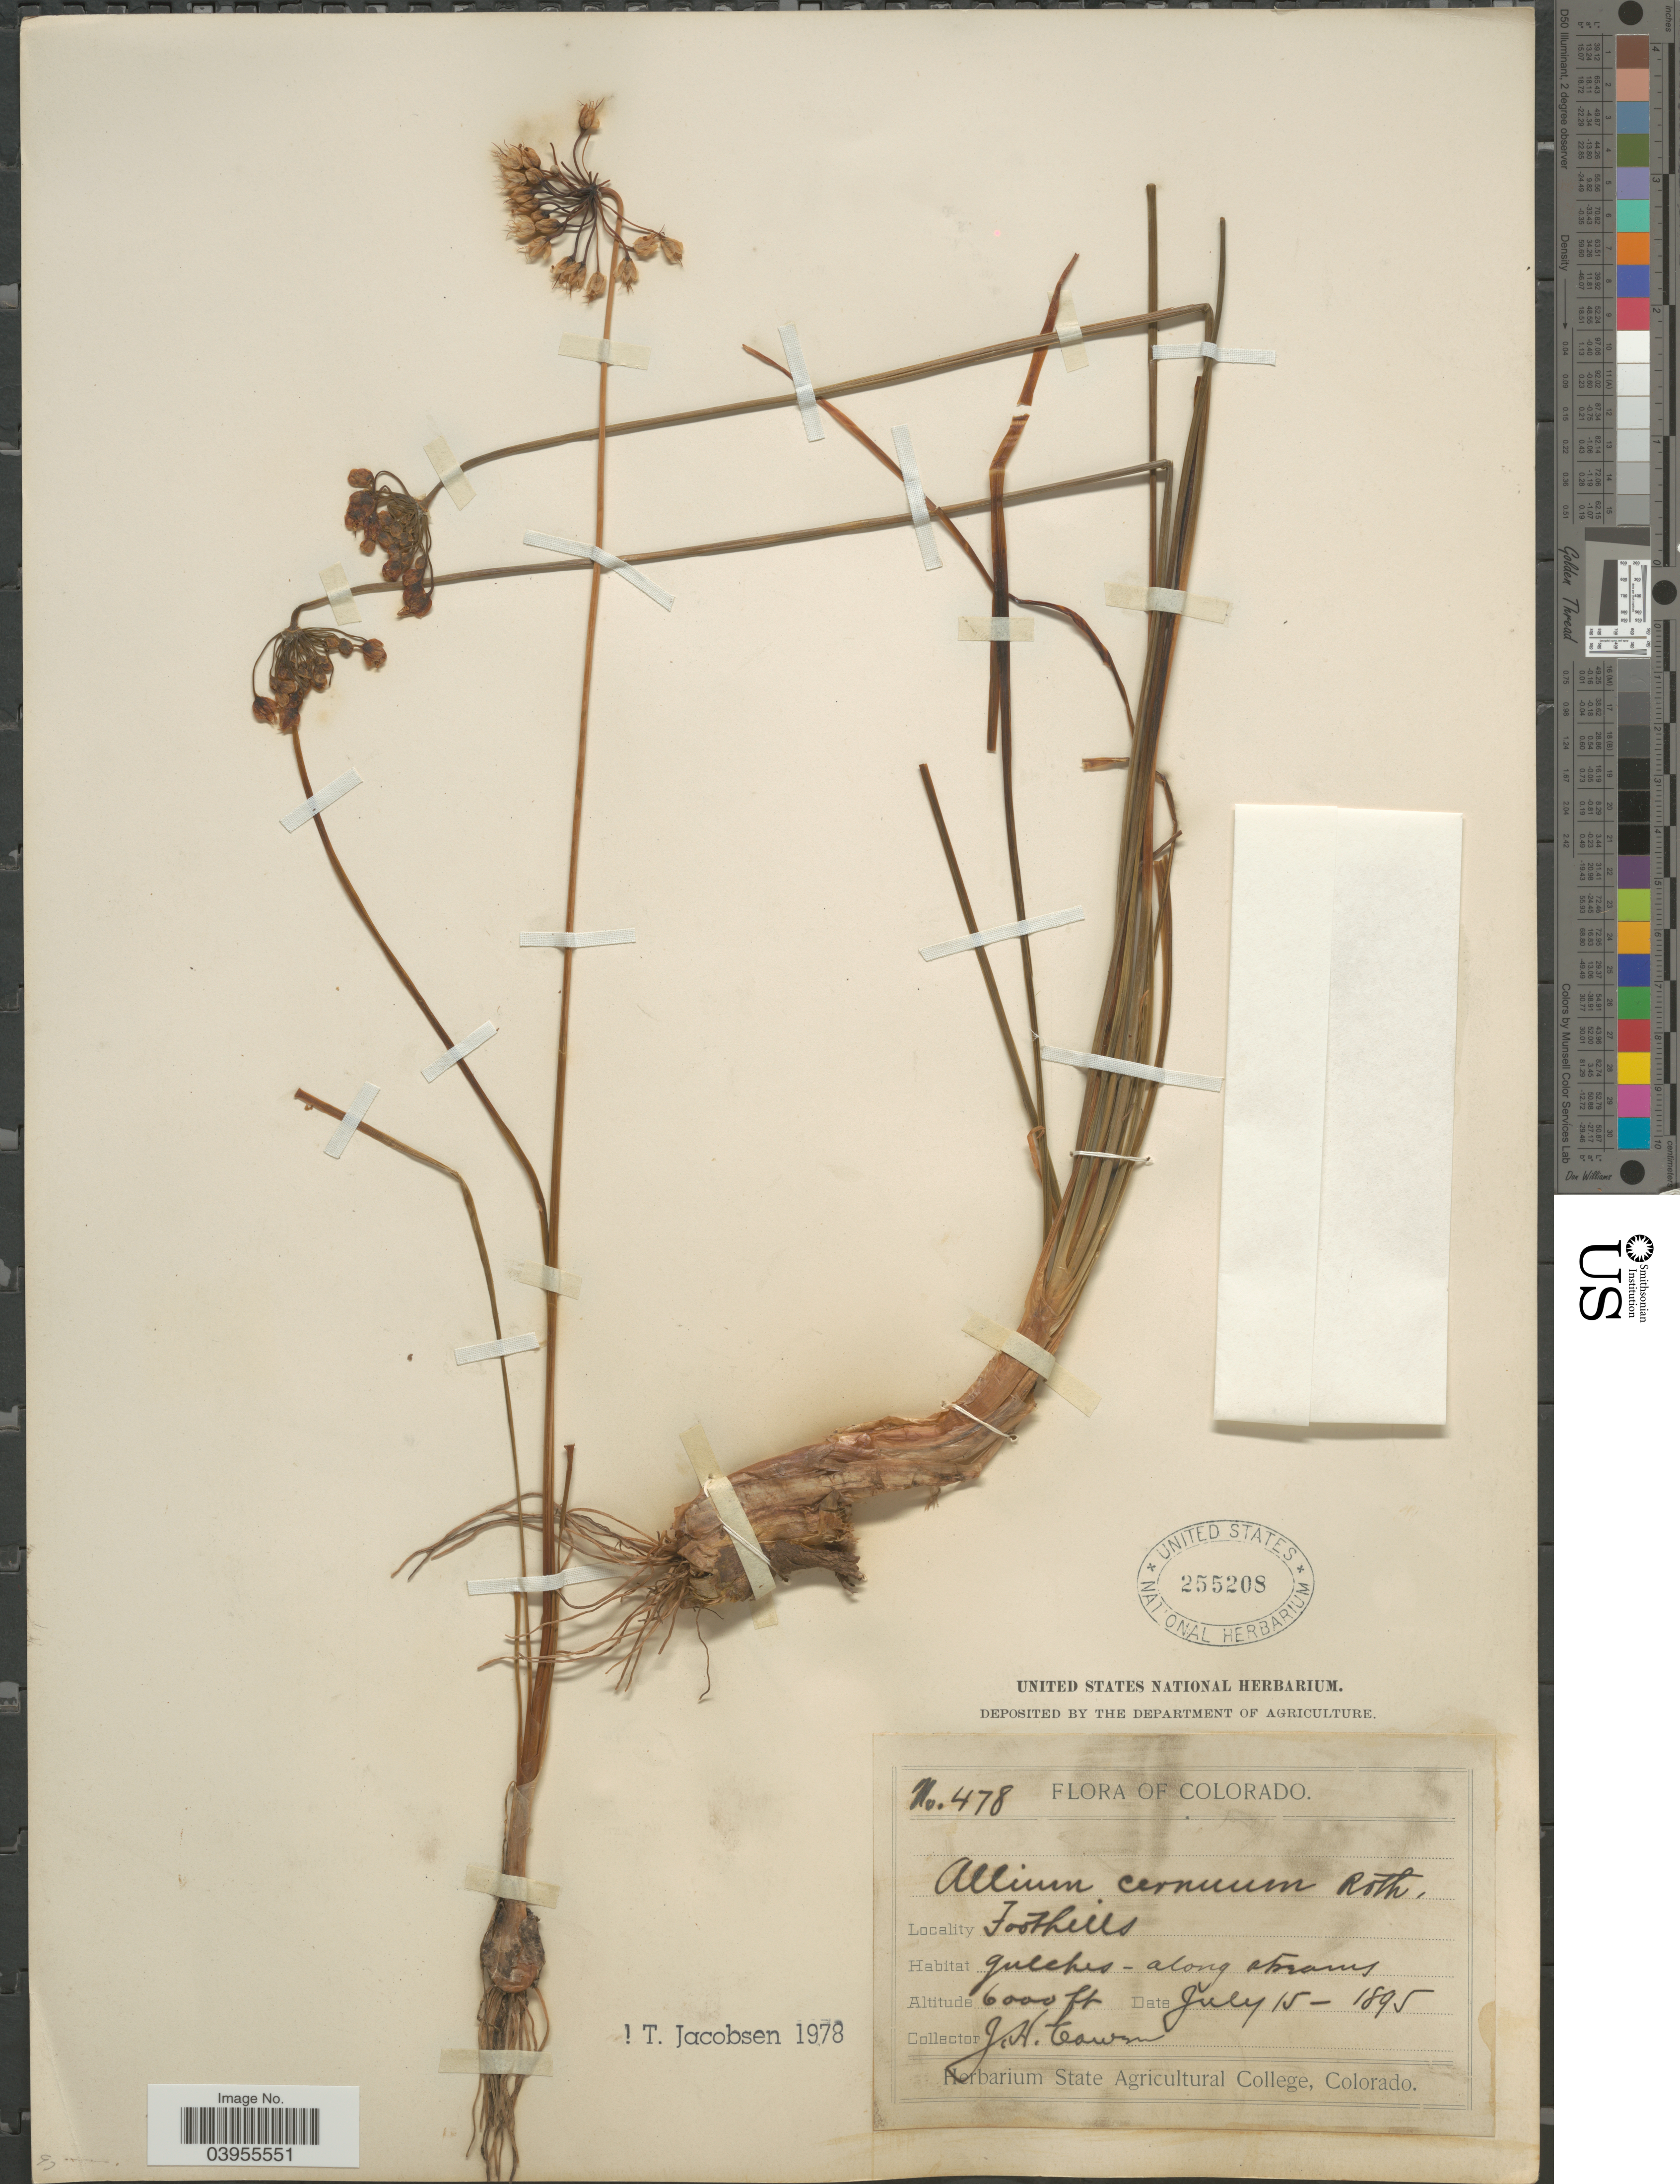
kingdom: Plantae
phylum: Tracheophyta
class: Liliopsida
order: Asparagales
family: Amaryllidaceae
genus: Allium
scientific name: Allium cernuum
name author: Roth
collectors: J. H. Cowen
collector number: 478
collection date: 1895-07-15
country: United States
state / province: Colorado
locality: Foothills.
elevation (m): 1829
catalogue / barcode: US 255208